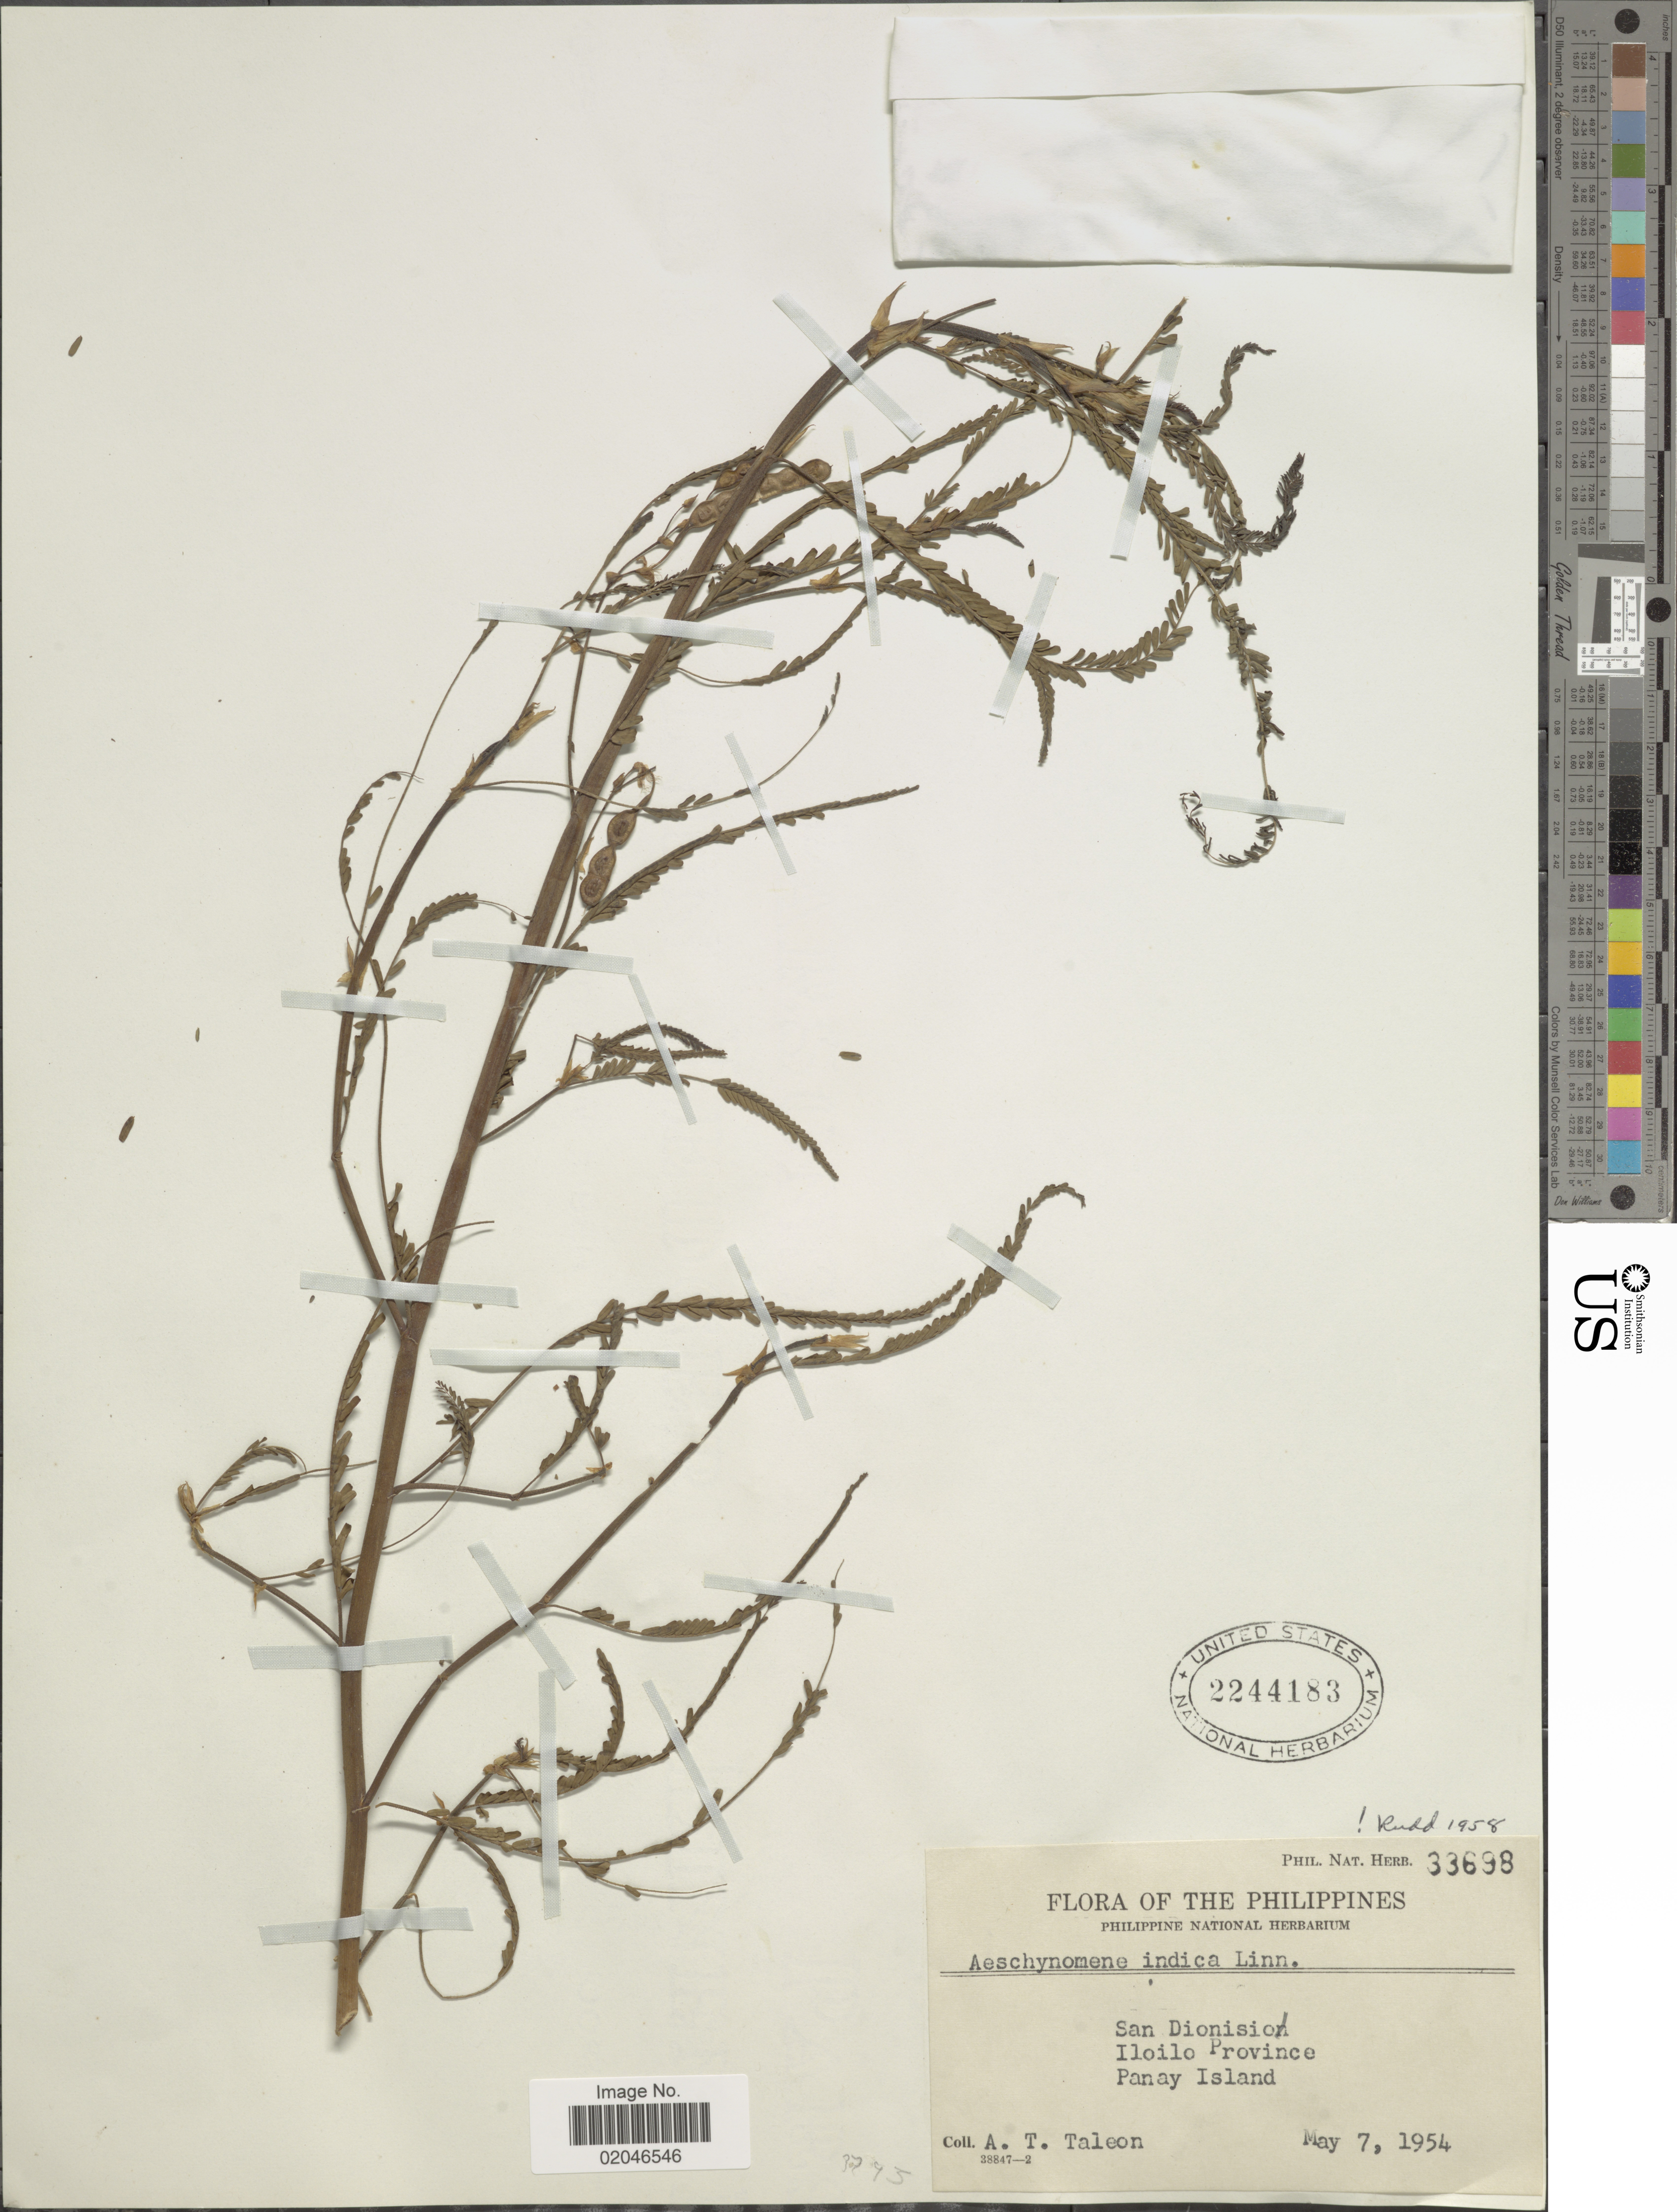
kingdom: Plantae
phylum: Tracheophyta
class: Magnoliopsida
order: Fabales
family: Fabaceae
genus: Aeschynomene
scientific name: Aeschynomene indica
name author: L.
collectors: A. Taleon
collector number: Phil. Nat. Herb. 33698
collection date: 1954-05-07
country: Philippines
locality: San Dionisio, Iloilo Province, Panay Island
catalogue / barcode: US 2244183